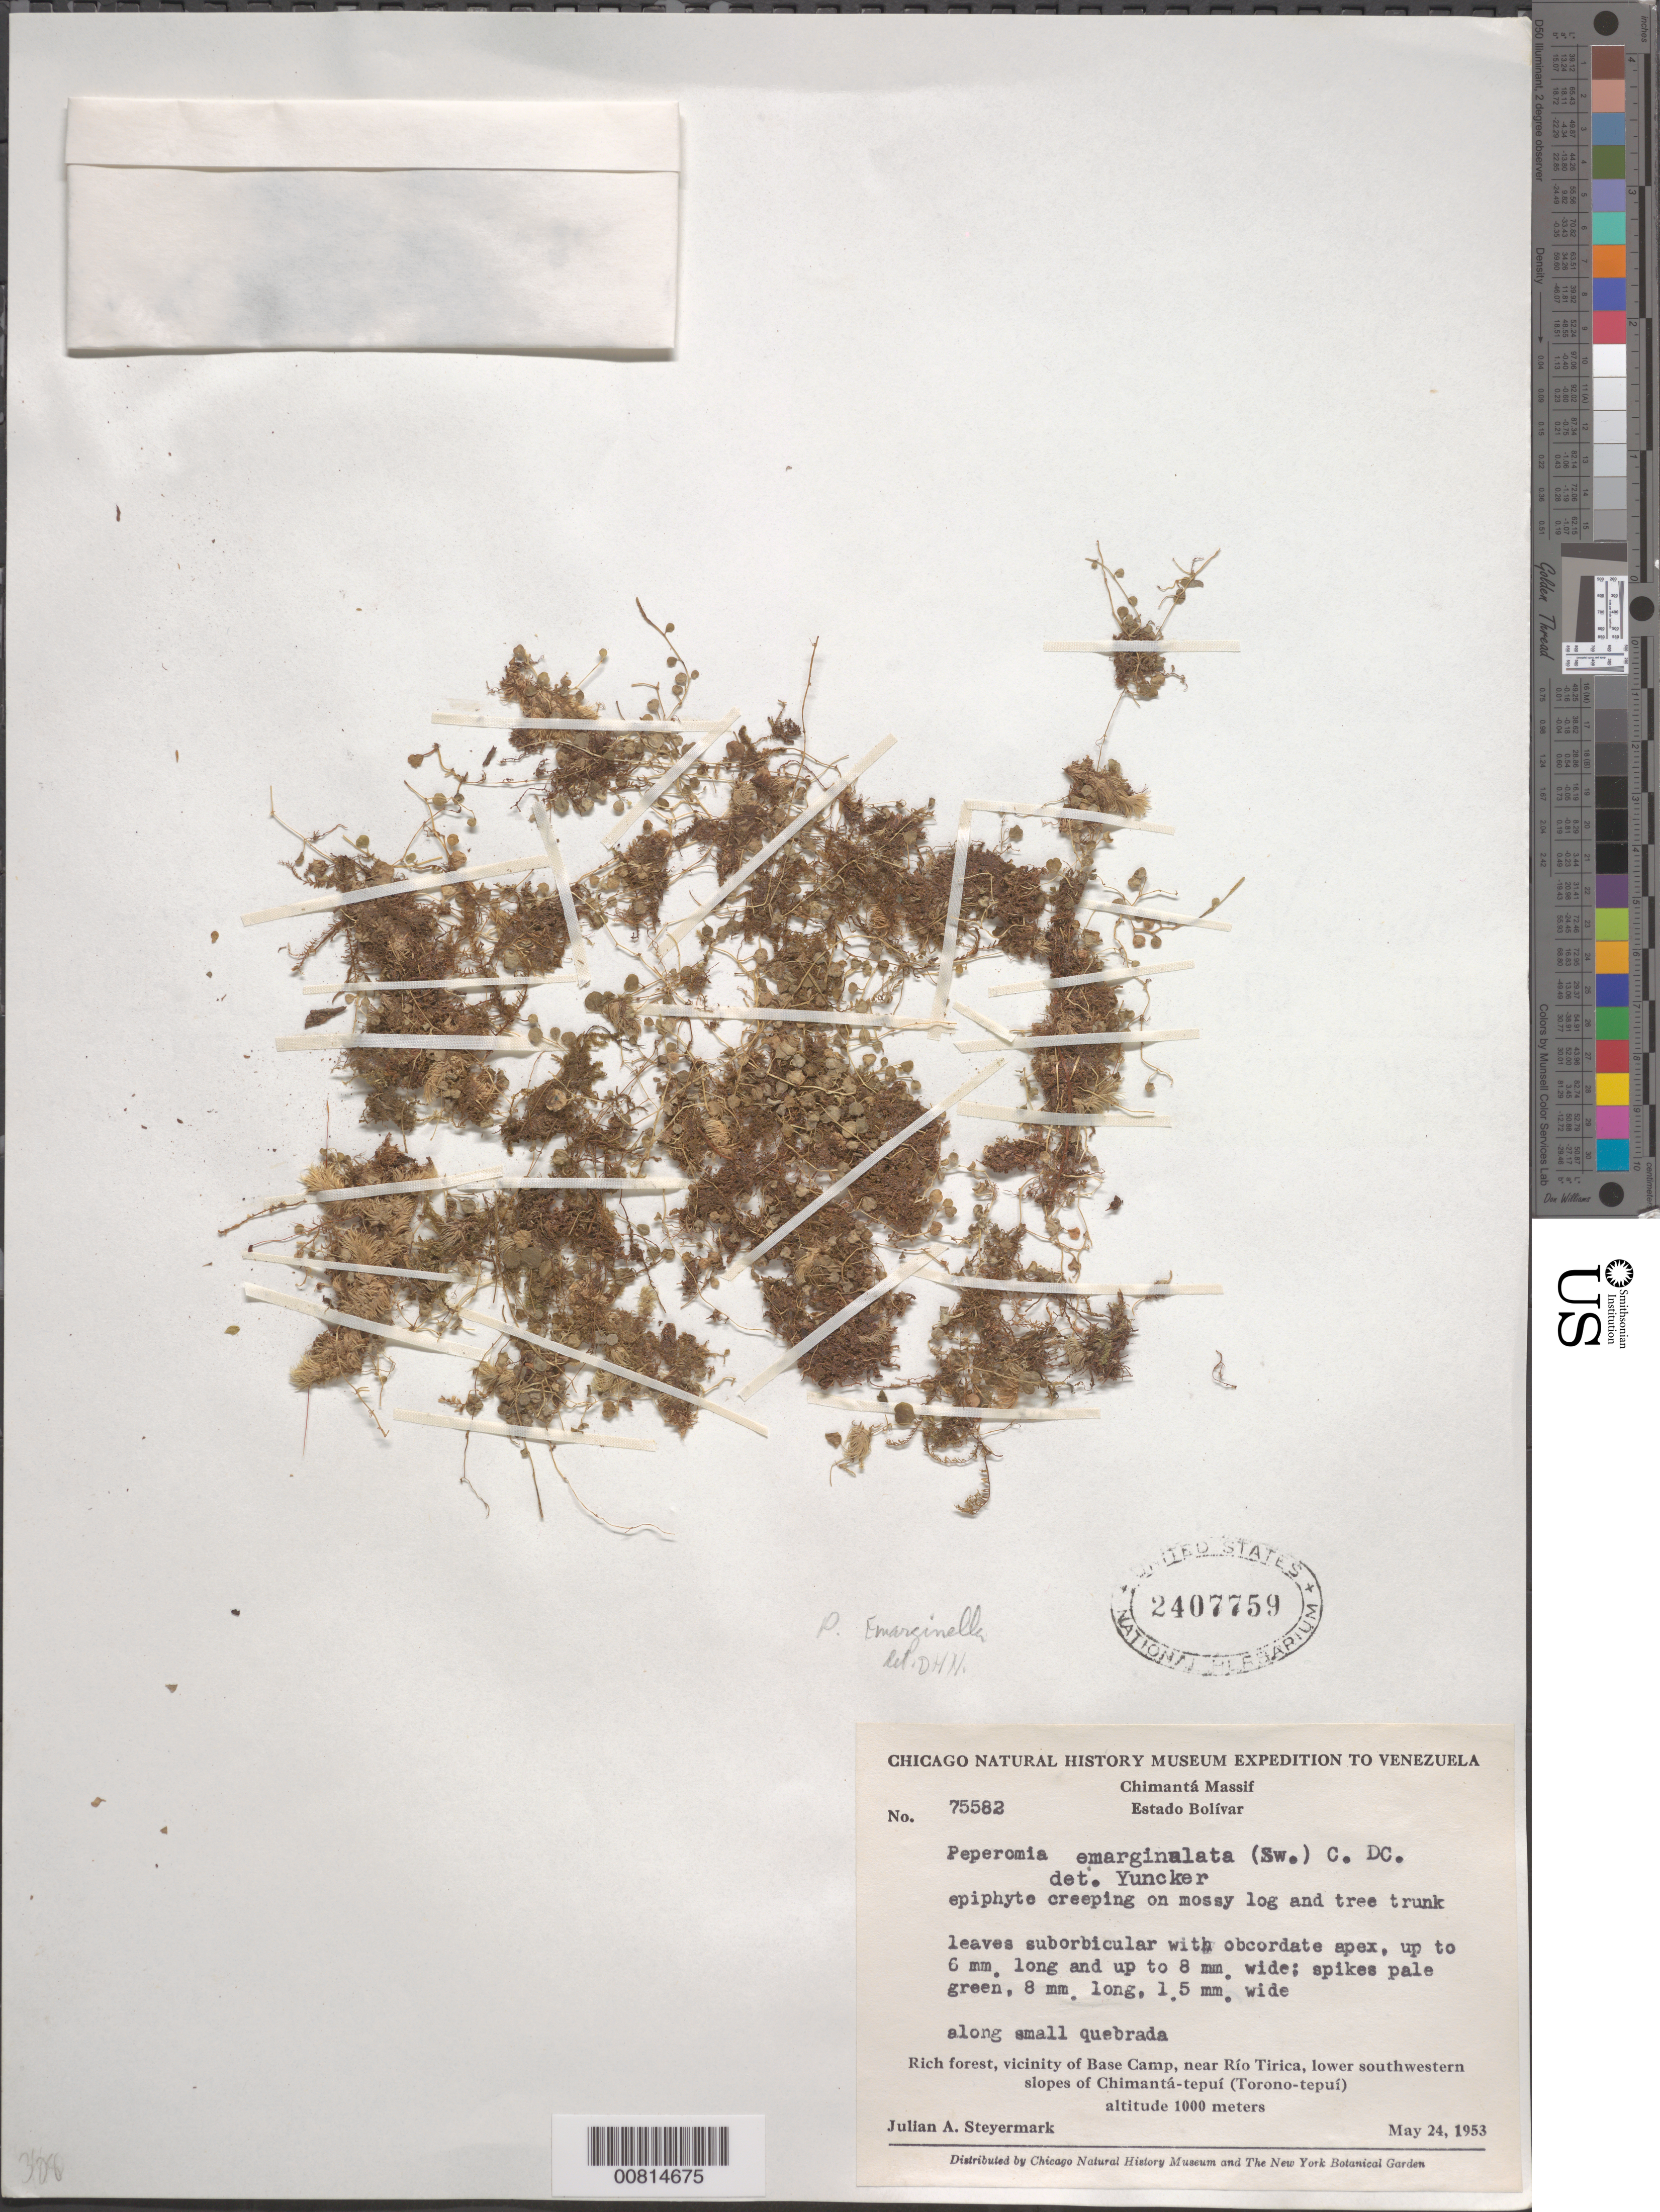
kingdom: Plantae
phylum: Tracheophyta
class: Magnoliopsida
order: Piperales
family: Piperaceae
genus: Peperomia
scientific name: Peperomia emarginella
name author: (Sw. ex Wikstr.) C. DC.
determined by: Yuncker, T. G.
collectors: J. Steyermark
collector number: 75582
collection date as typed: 24-May-53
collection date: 1953-05-24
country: Venezuela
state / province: Bolívar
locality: Chimantá-tepuí (Torono-tepuí), Chimantá Massif, near Río Tirica, lower SW slopes of tepuí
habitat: Rich forest, along small quebrada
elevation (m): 1000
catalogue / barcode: US 2407759